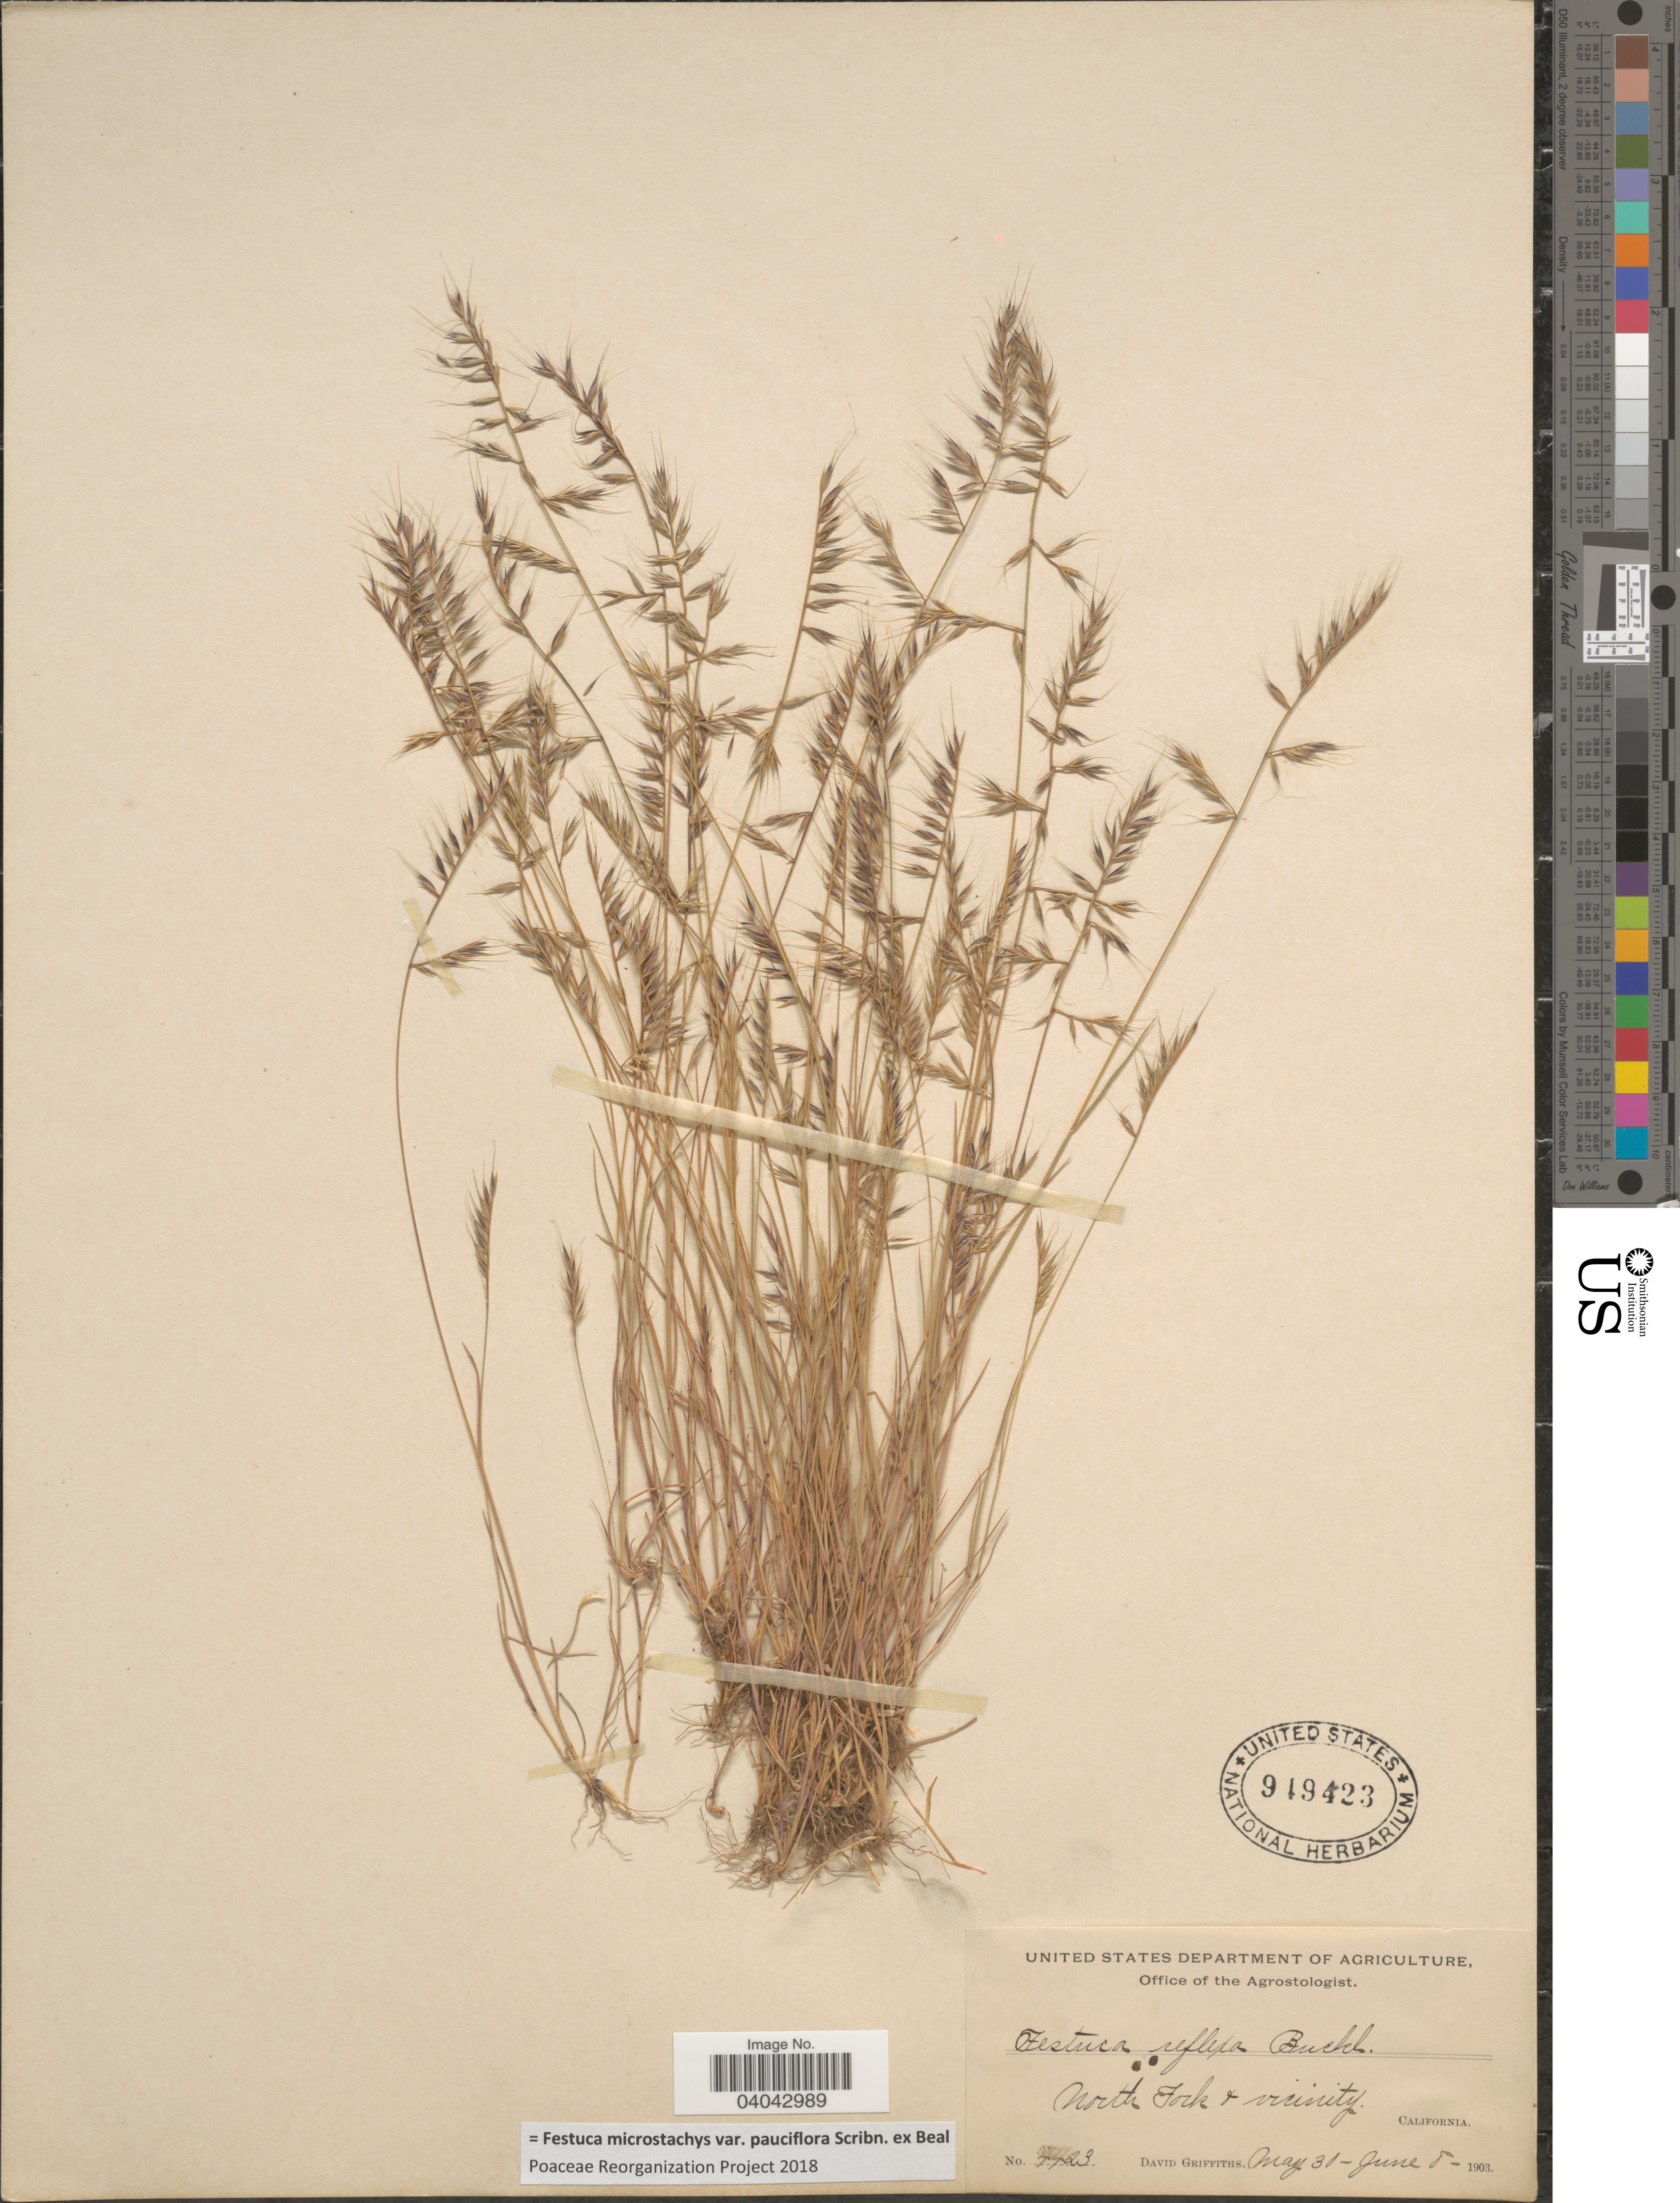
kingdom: Plantae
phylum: Tracheophyta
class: Liliopsida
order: Poales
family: Poaceae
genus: Festuca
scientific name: Festuca microstachys var. pauciflora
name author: Scribn. ex W.J. Beal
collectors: D. Griffiths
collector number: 4423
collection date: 1903-05-30/1903-06-08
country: United States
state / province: California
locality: North Fork & vicinity.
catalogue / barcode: US 949423